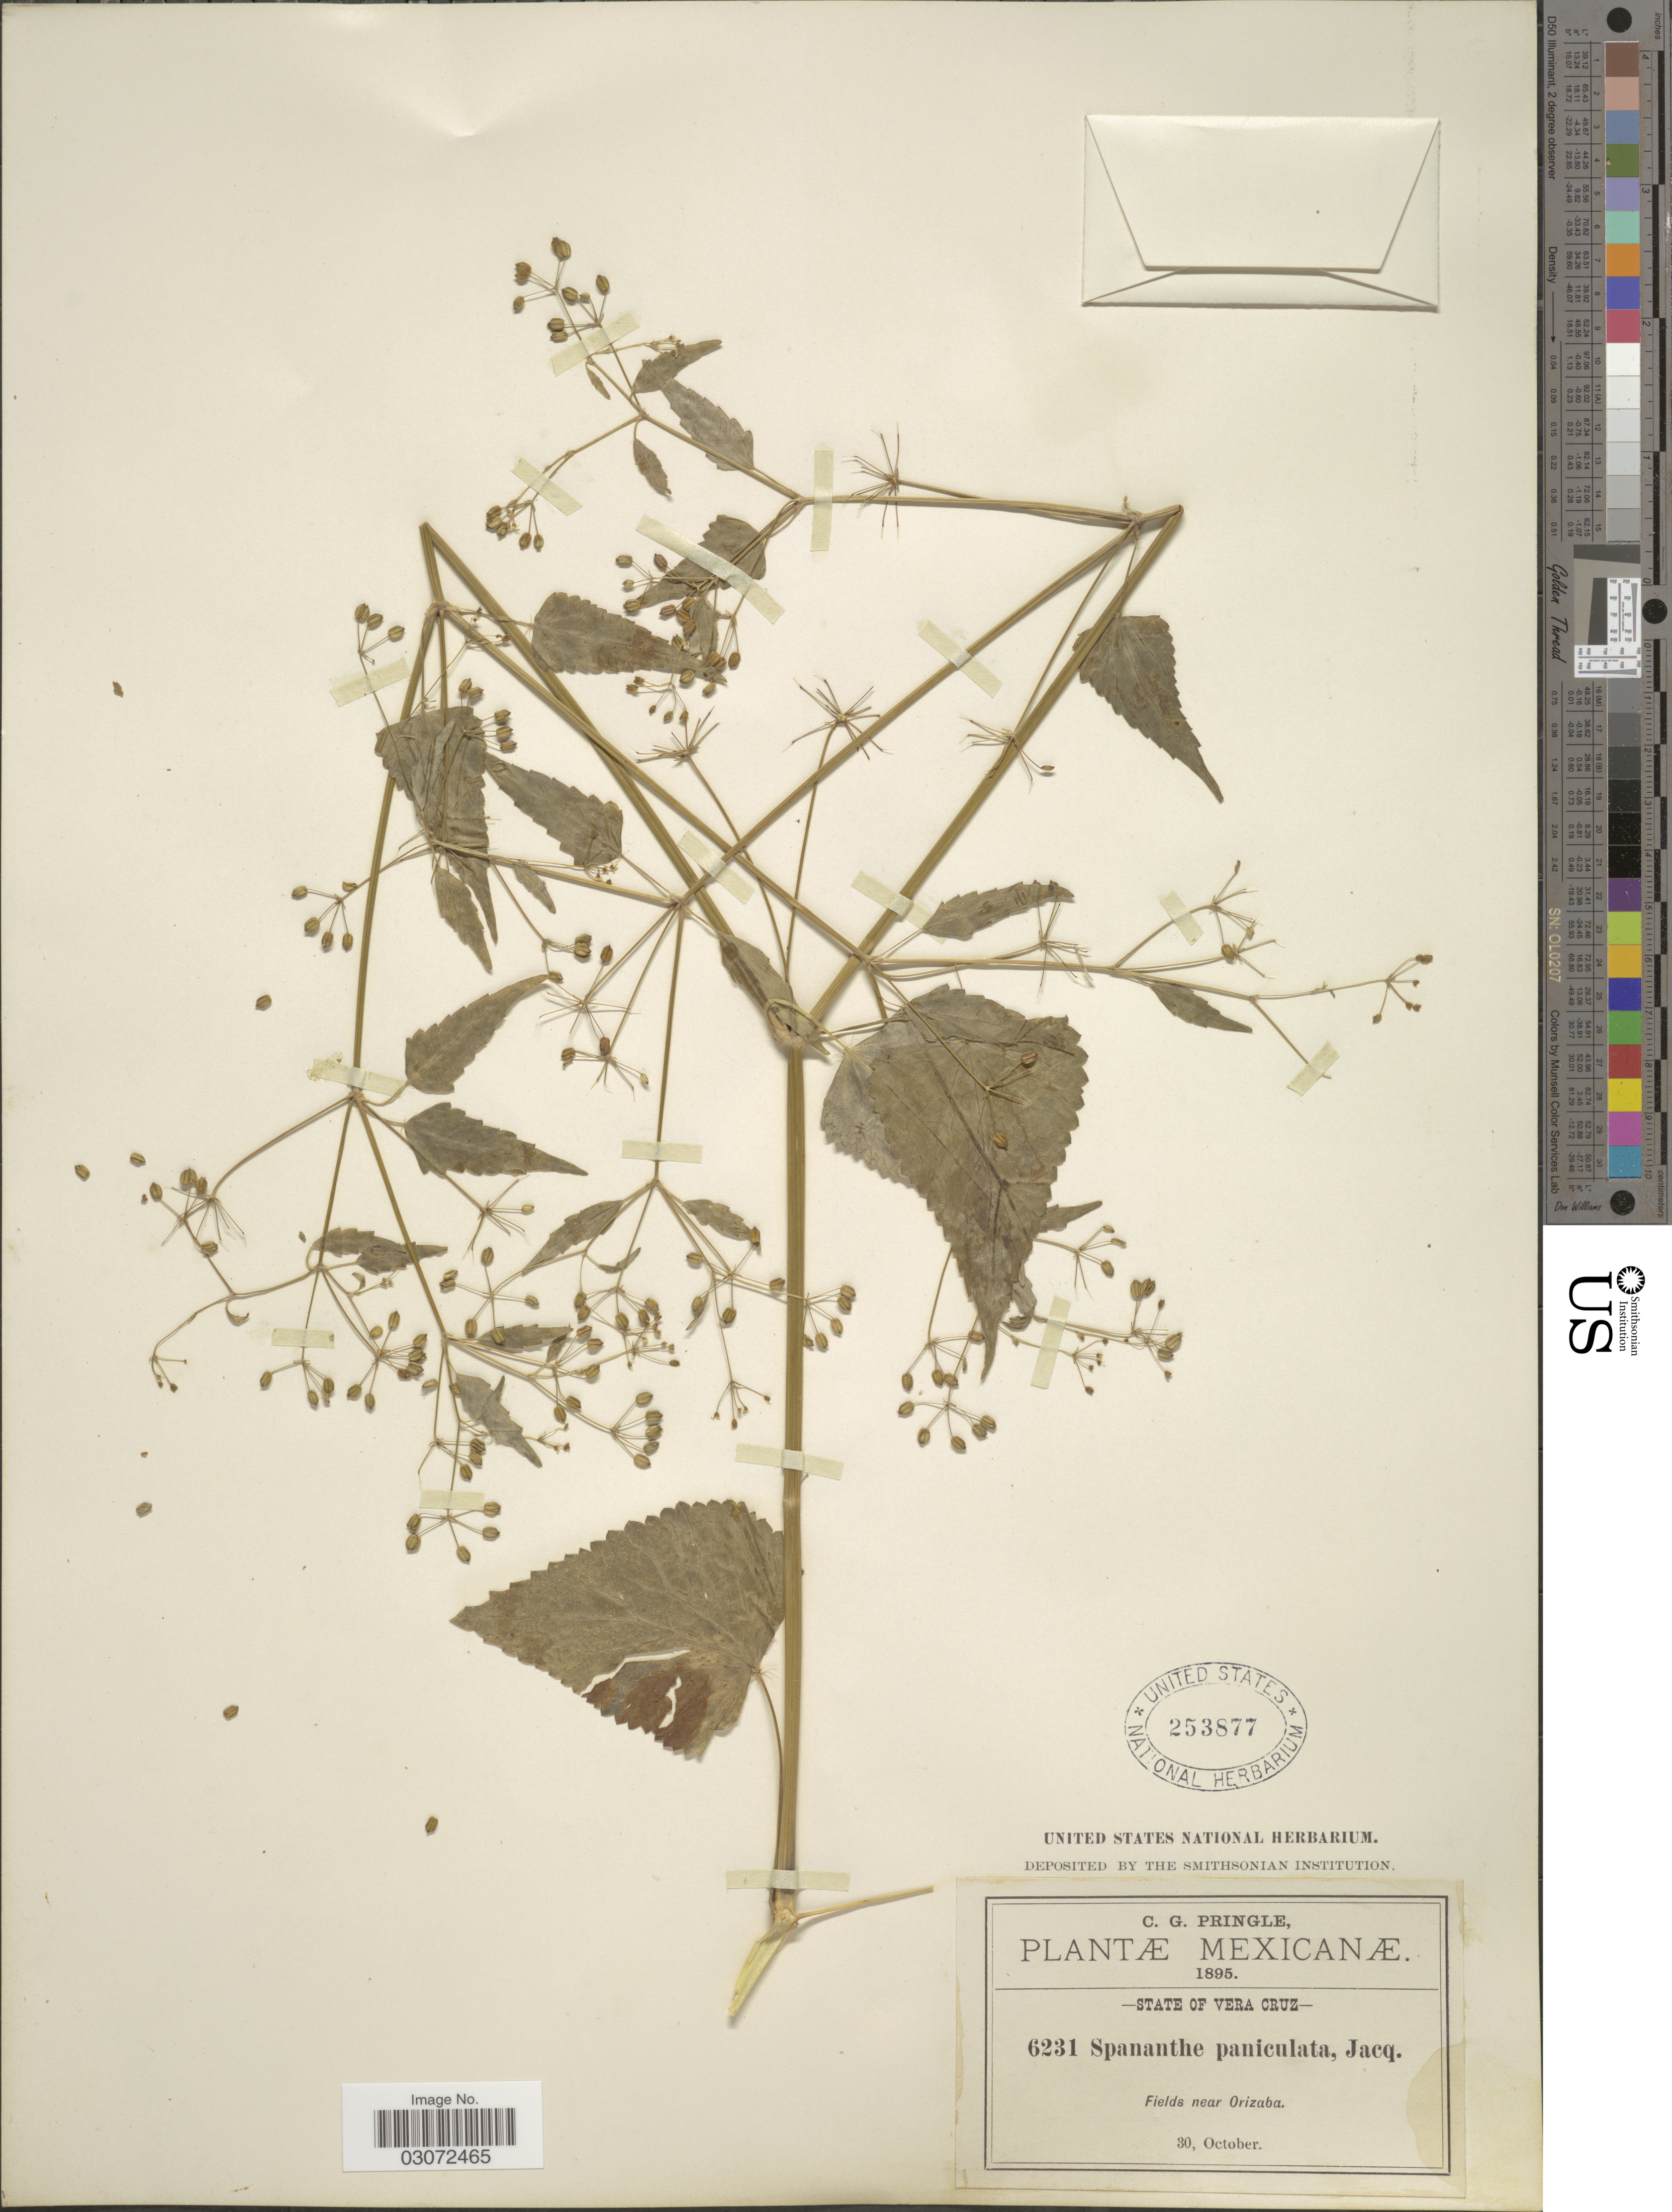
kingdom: Plantae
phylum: Tracheophyta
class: Magnoliopsida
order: Apiales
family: Apiaceae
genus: Spananthe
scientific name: Spananthe paniculata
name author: Jacq.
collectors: C. G. Pringle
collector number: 6231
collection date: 1895-10-30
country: Mexico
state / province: Veracruz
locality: State of Vera Cruz, Fields near Orizaba.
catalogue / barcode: US 253877